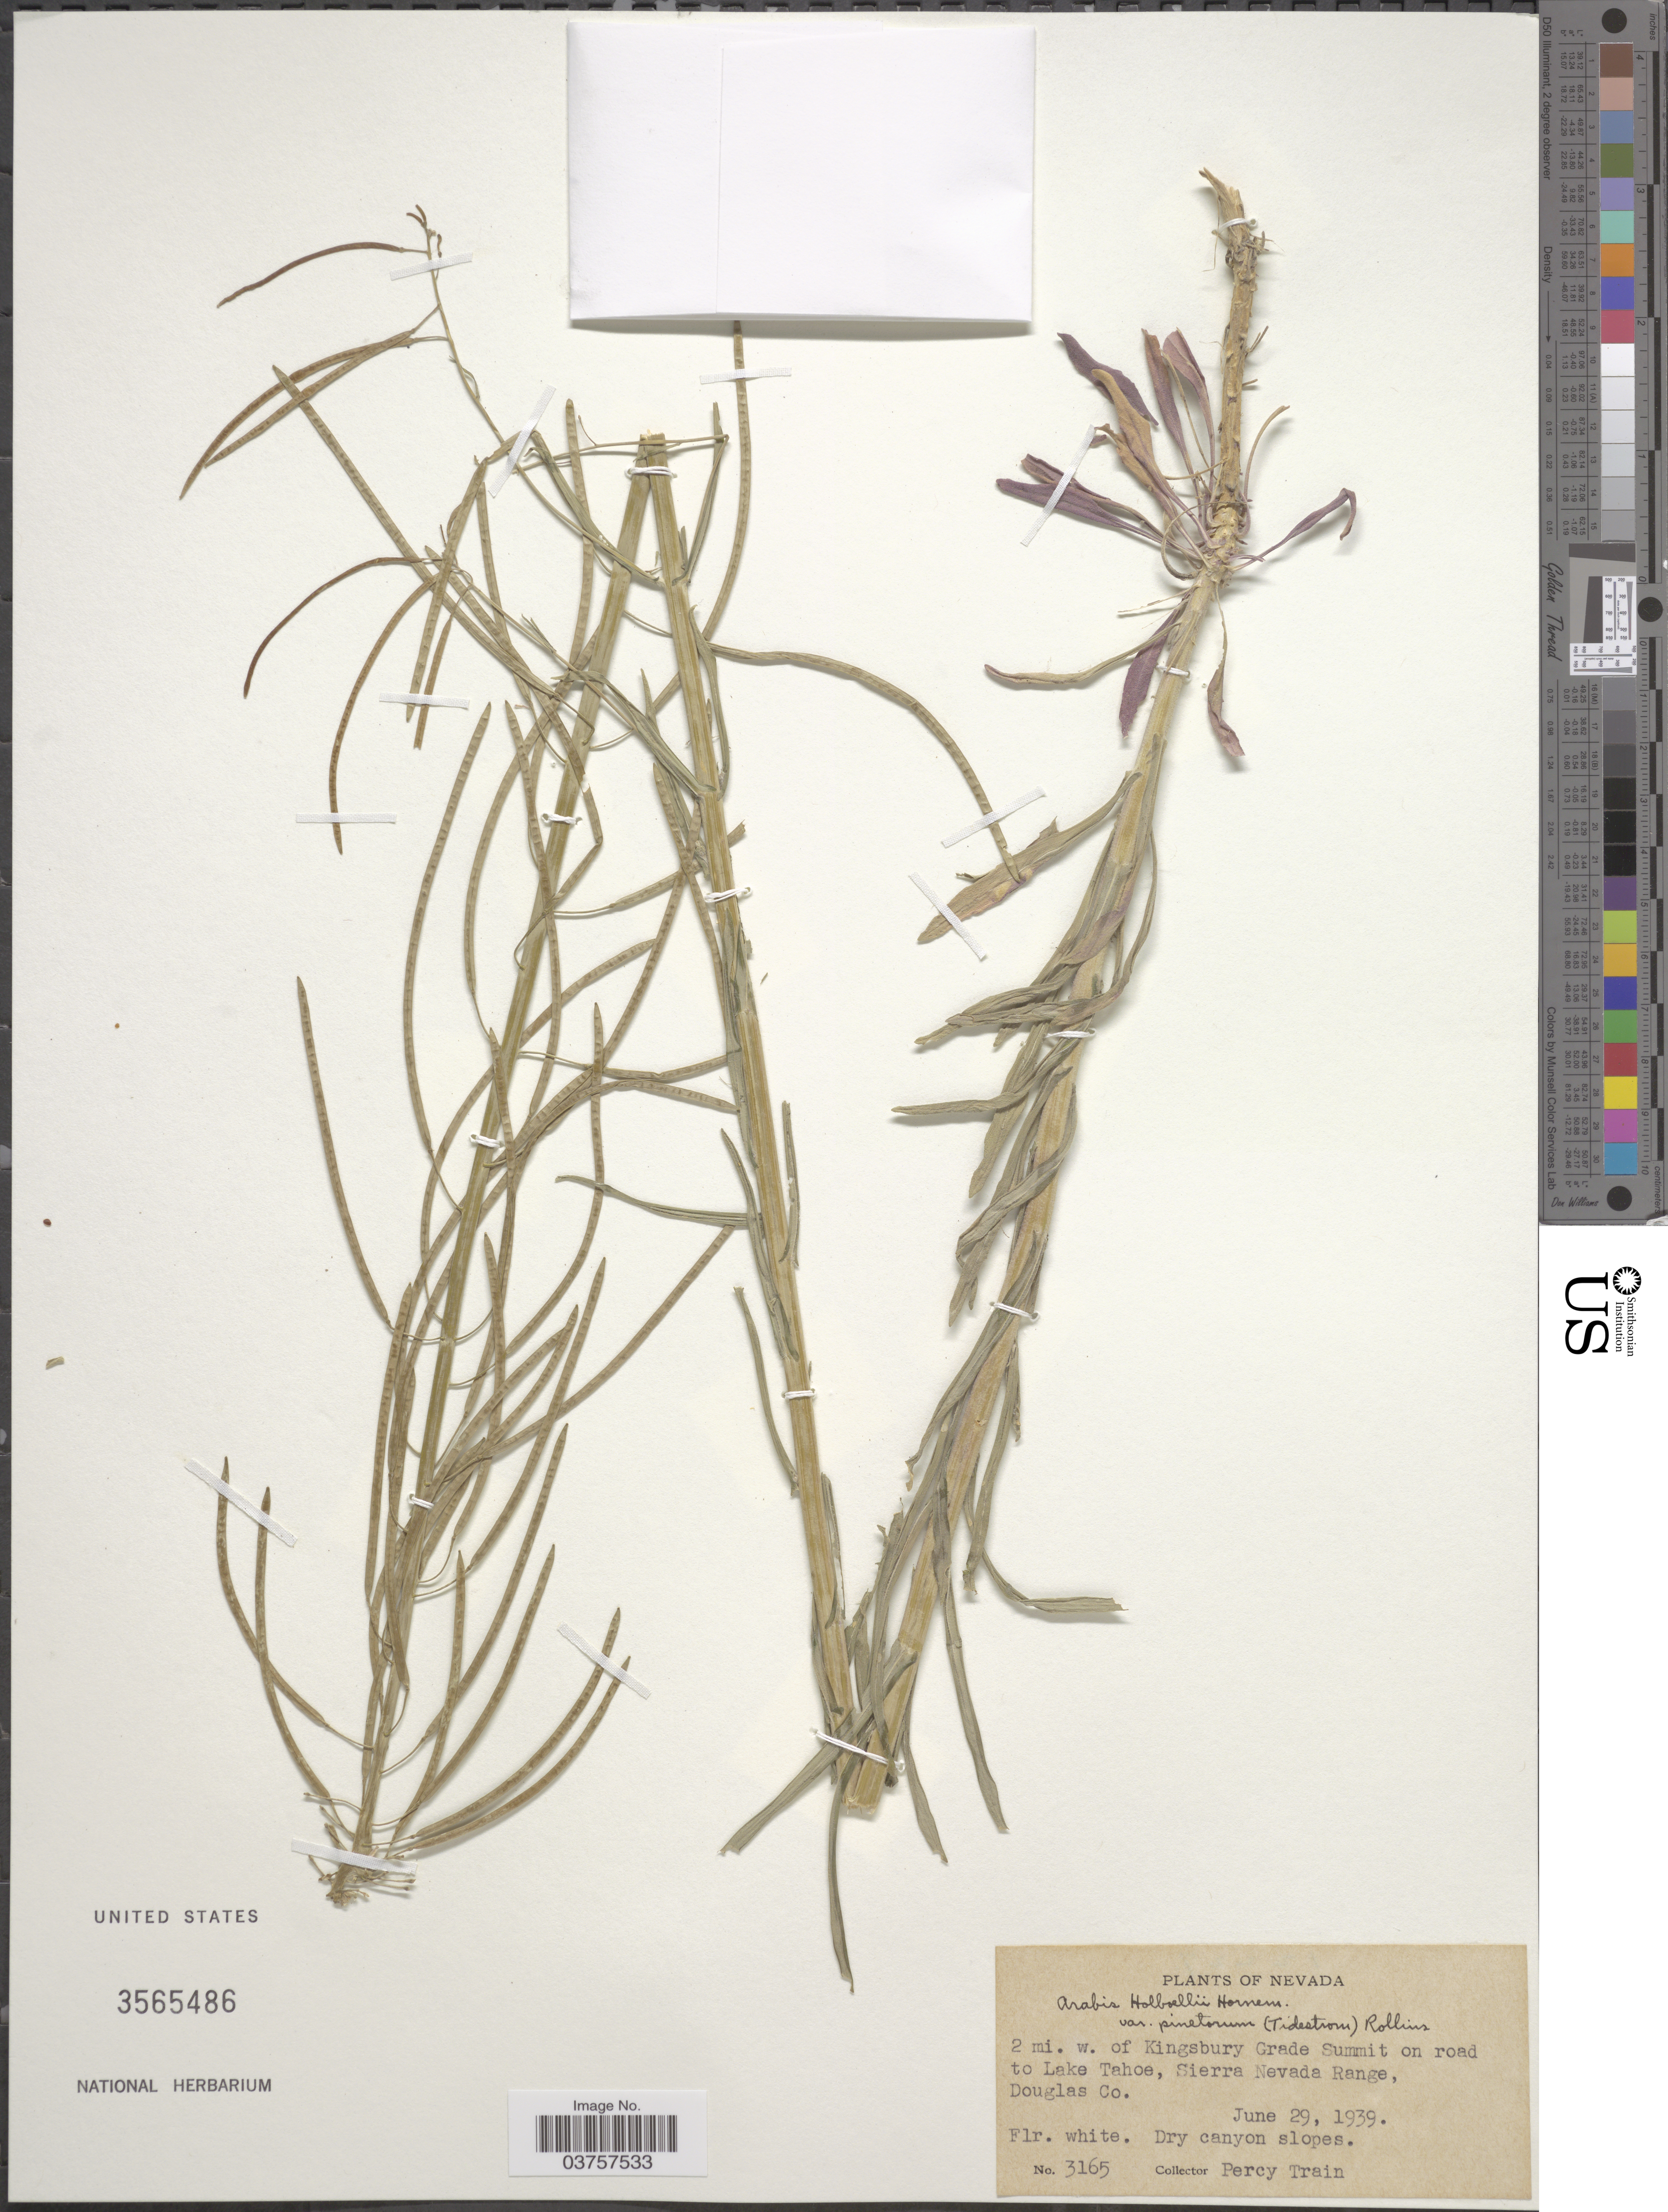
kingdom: Plantae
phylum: Tracheophyta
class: Magnoliopsida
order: Brassicales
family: Brassicaceae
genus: Arabis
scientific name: Arabis holboellii var. pinetorum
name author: (Tidestr.) Rollins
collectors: P. Train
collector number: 3165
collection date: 1939-06-29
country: United States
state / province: Nevada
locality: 2 mi. w. of Kingsbury Grade Summit on road to Lake Tahoe, Sierra Nevada Range, Douglas Co.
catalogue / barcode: US 3565486